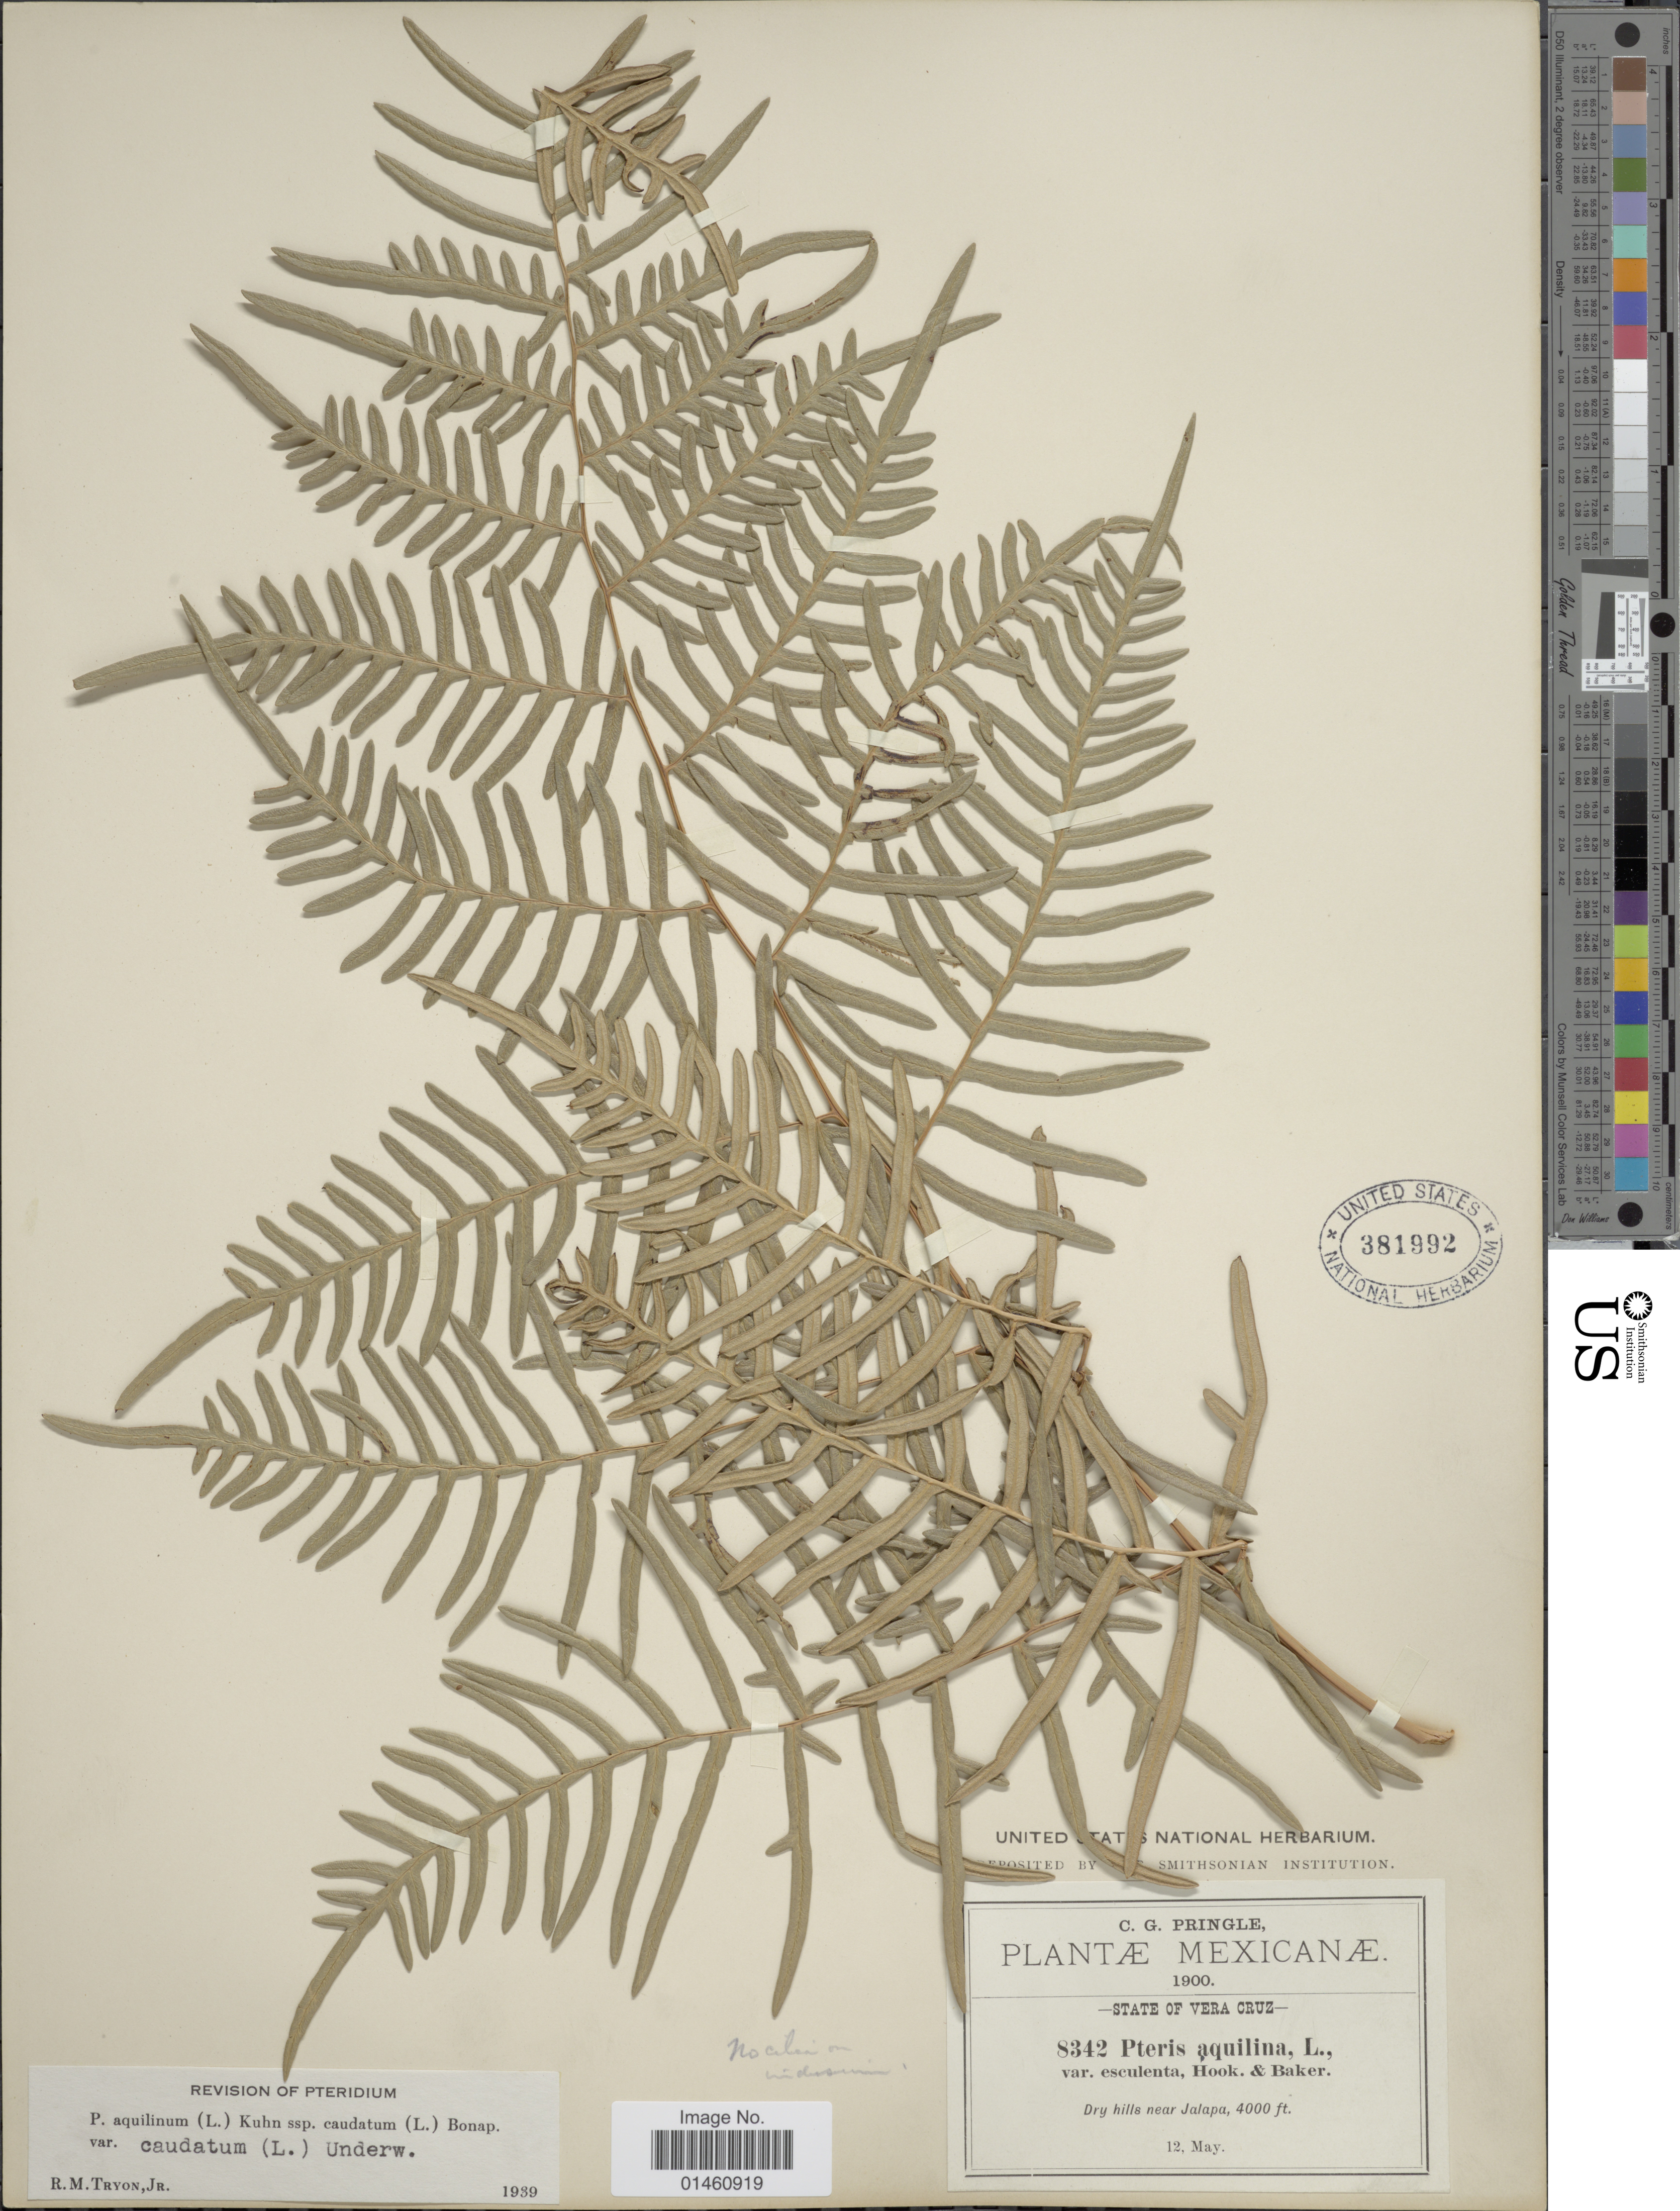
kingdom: Plantae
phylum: Tracheophyta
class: Polypodiopsida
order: Polypodiales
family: Dennstaedtiaceae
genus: Pteridium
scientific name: Pteridium caudatum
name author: (L.) Maxon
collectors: C. G. Pringle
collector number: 8342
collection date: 1900-05-12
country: Mexico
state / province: Veracruz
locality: Vera Cruz, dry hills near Jalapa.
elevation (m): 1219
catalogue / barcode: US 381992